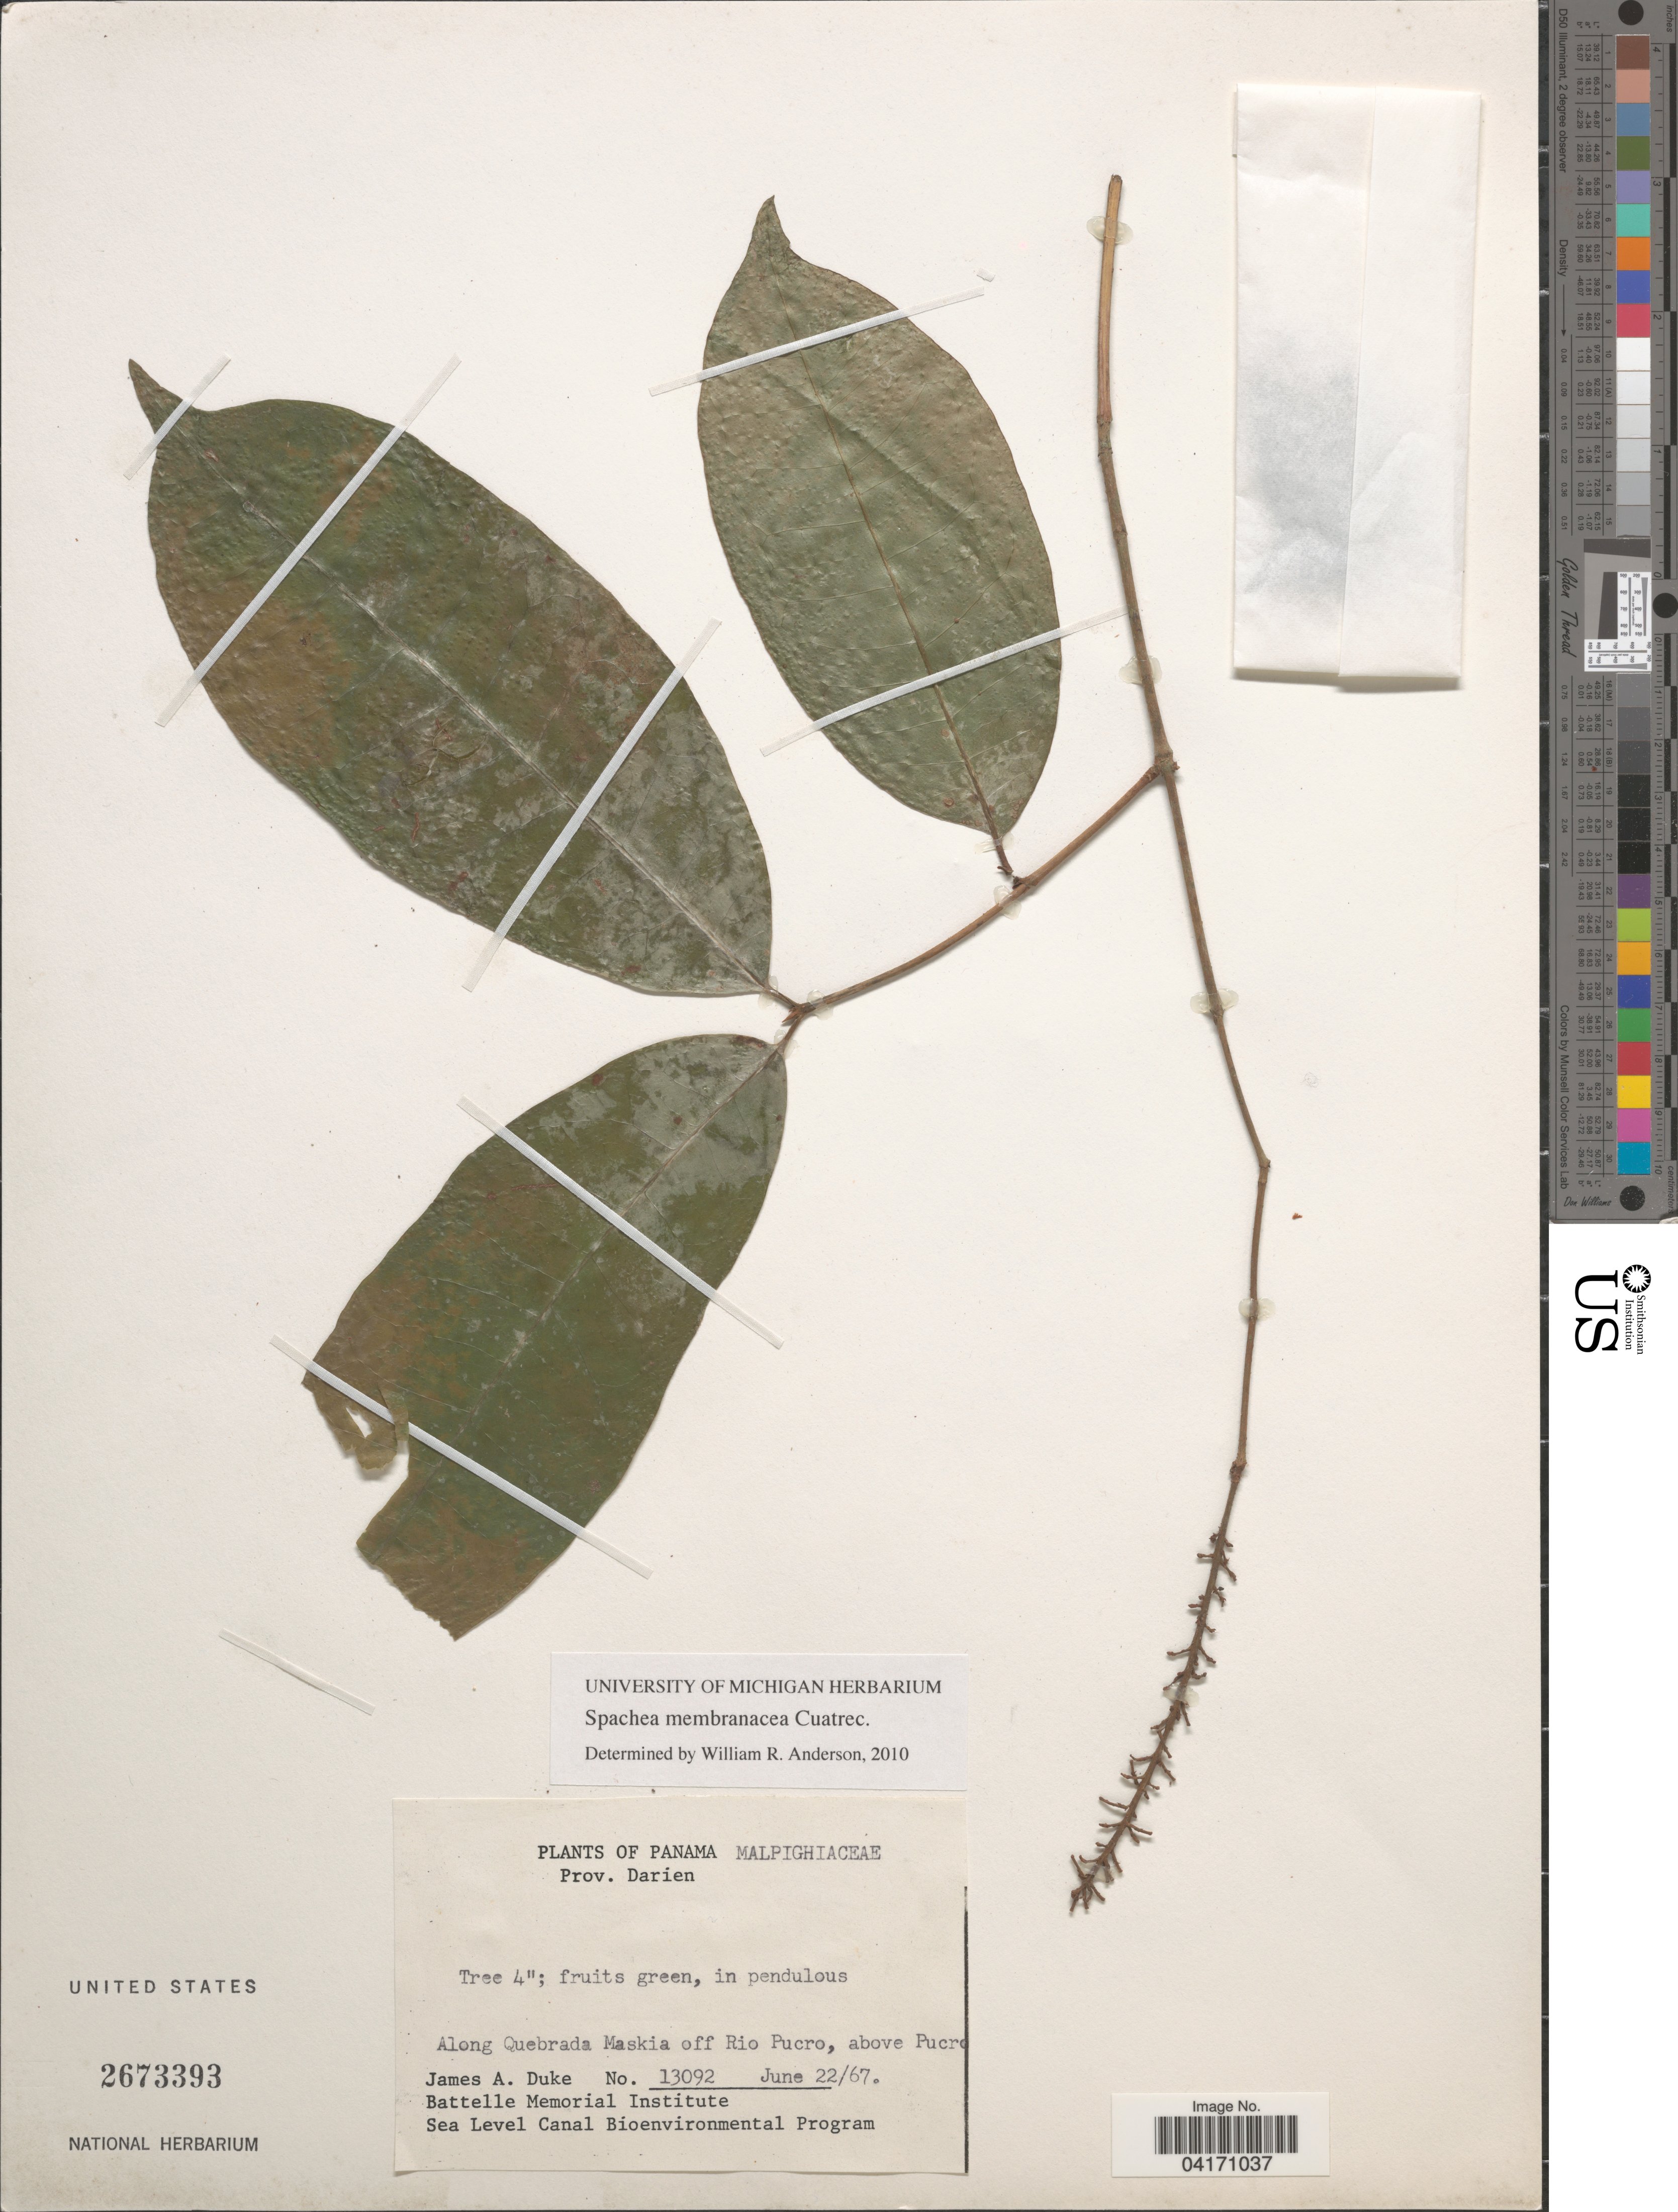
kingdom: Plantae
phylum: Tracheophyta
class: Magnoliopsida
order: Malpighiales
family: Malpighiaceae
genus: Spachea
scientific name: Spachea membranacea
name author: Cuatrec.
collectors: J. A. Duke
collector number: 13092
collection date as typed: Transcribed d/m/y: 22/6/67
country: Panama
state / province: Darien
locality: Along Quebrada Maskia off Rio Pucro, above Pucro.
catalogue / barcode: US 2673393